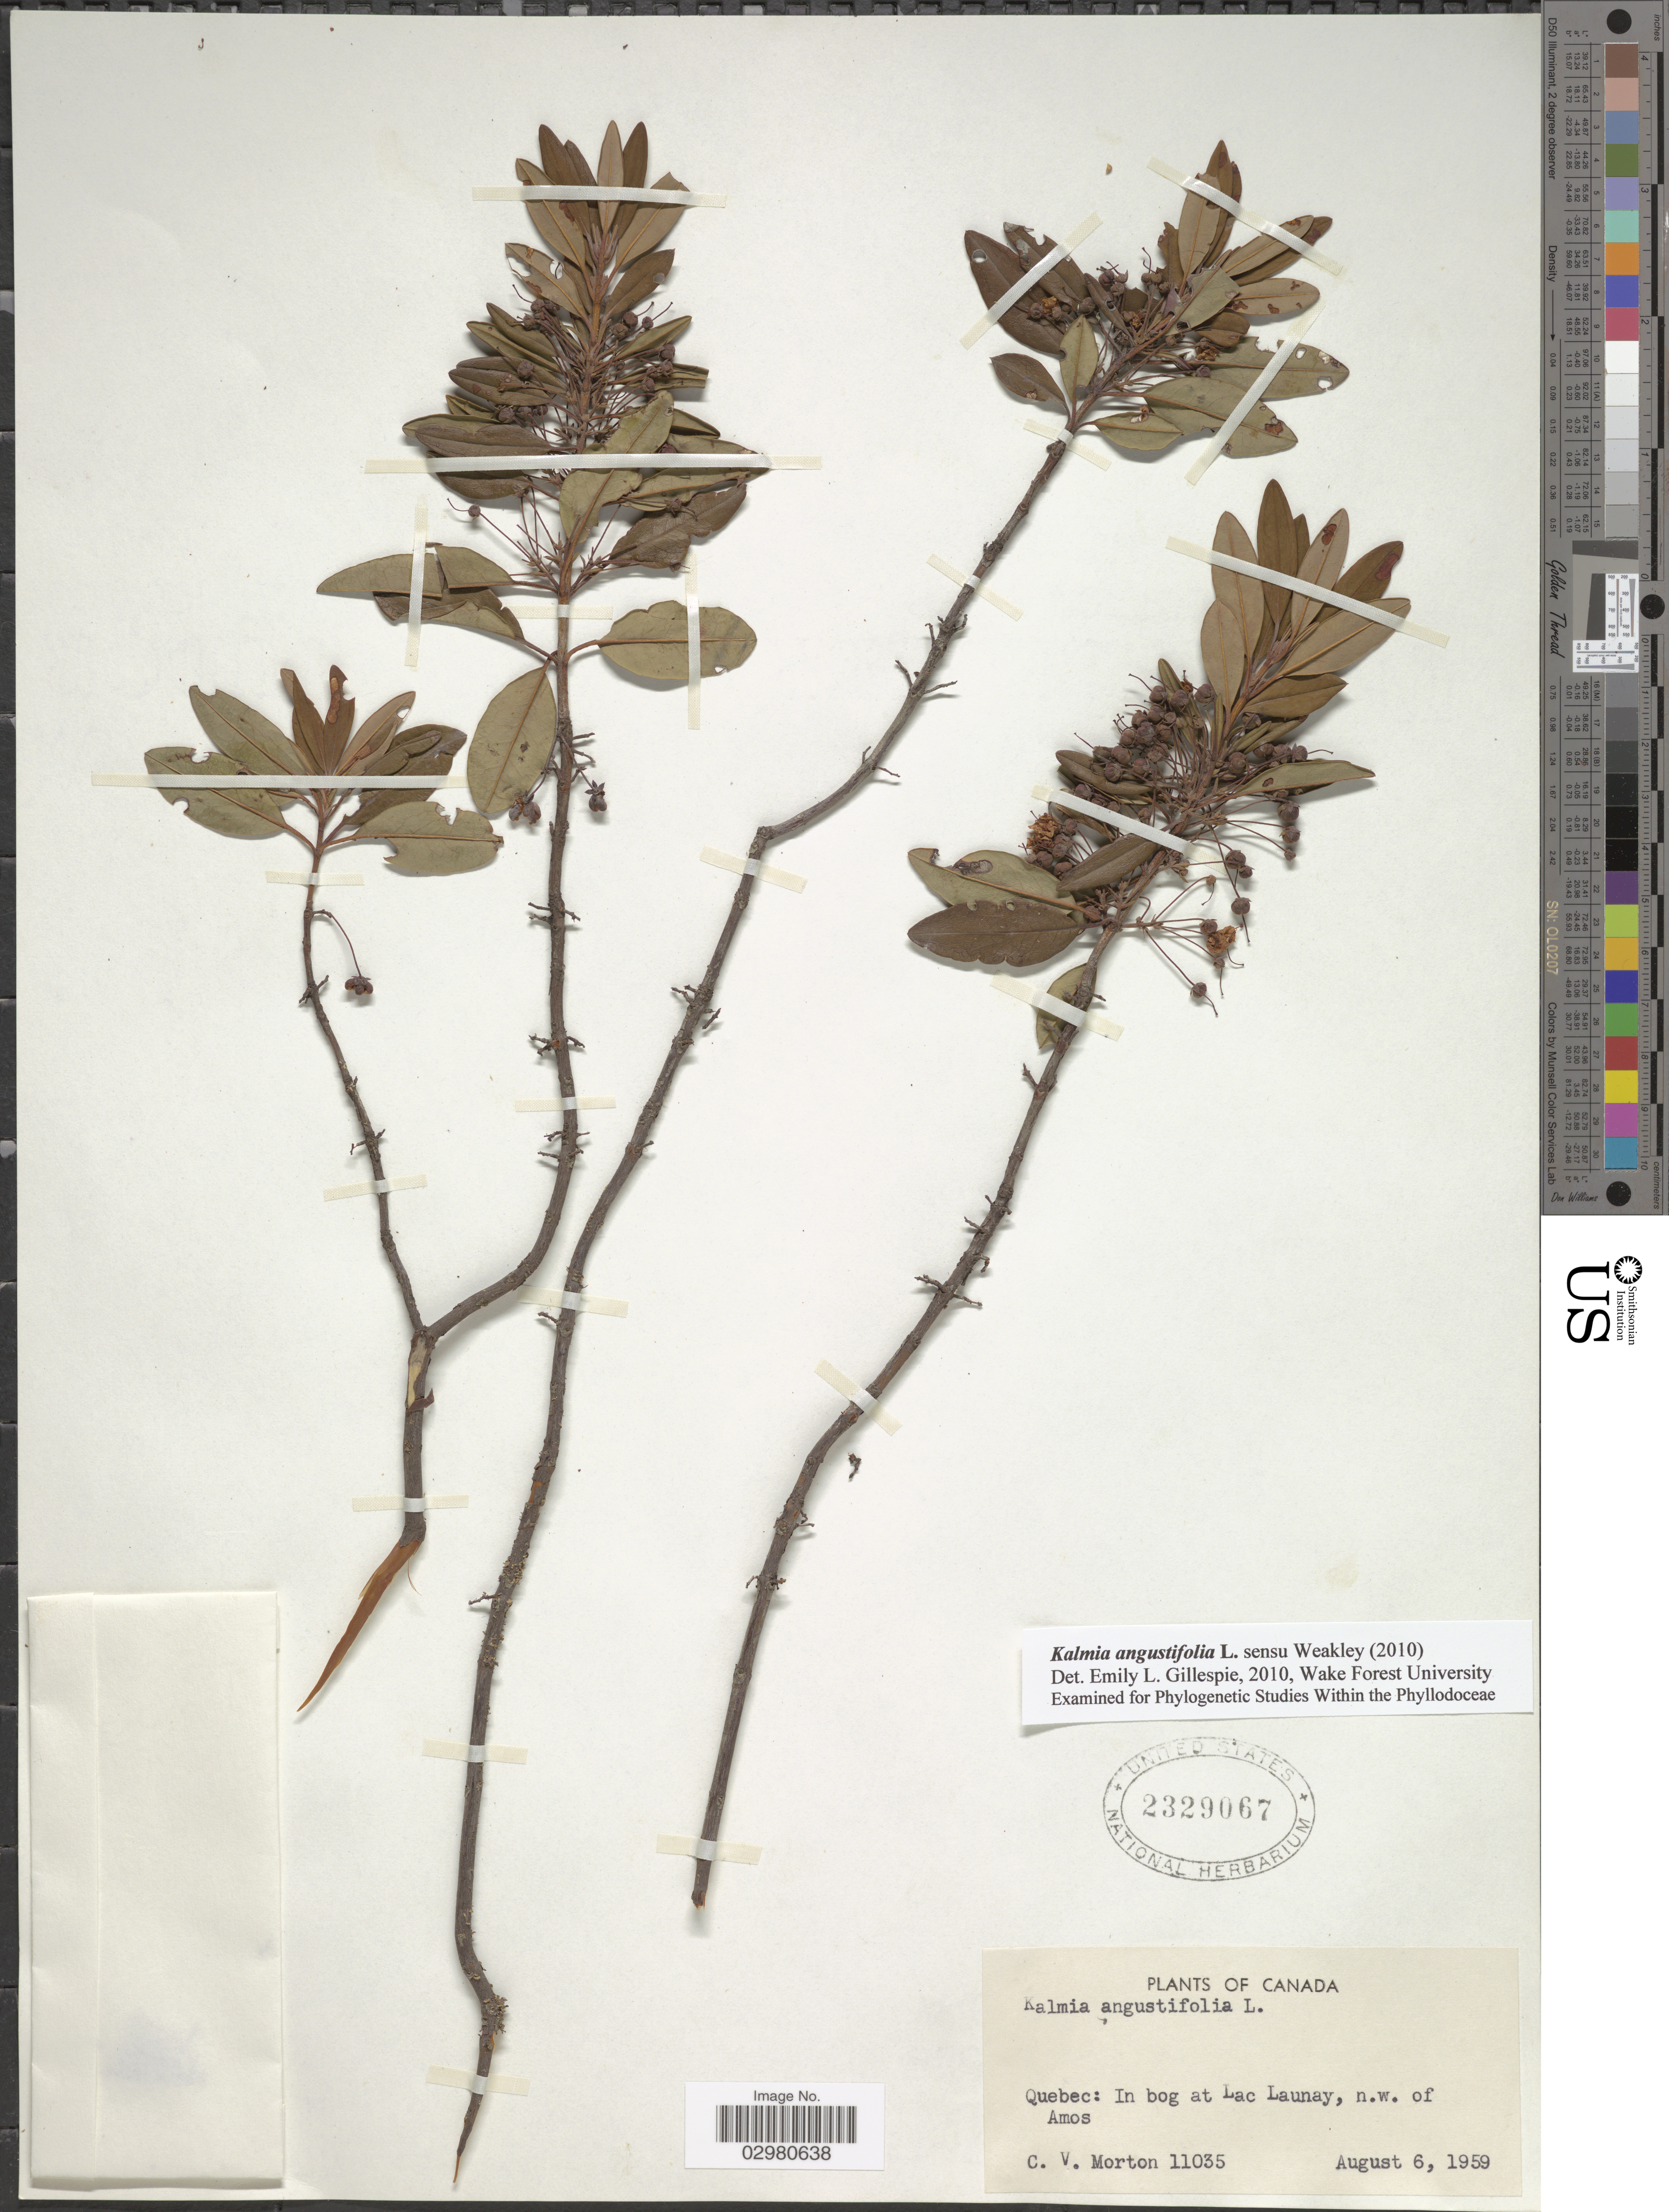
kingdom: Plantae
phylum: Tracheophyta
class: Magnoliopsida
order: Ericales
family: Ericaceae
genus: Kalmia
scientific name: Kalmia angustifolia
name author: L.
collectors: C. V. Morton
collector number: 11035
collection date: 1959-08-06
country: Canada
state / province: Quebec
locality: In bog at Lac Launay, n.w. of Amos.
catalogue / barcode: US 2329067